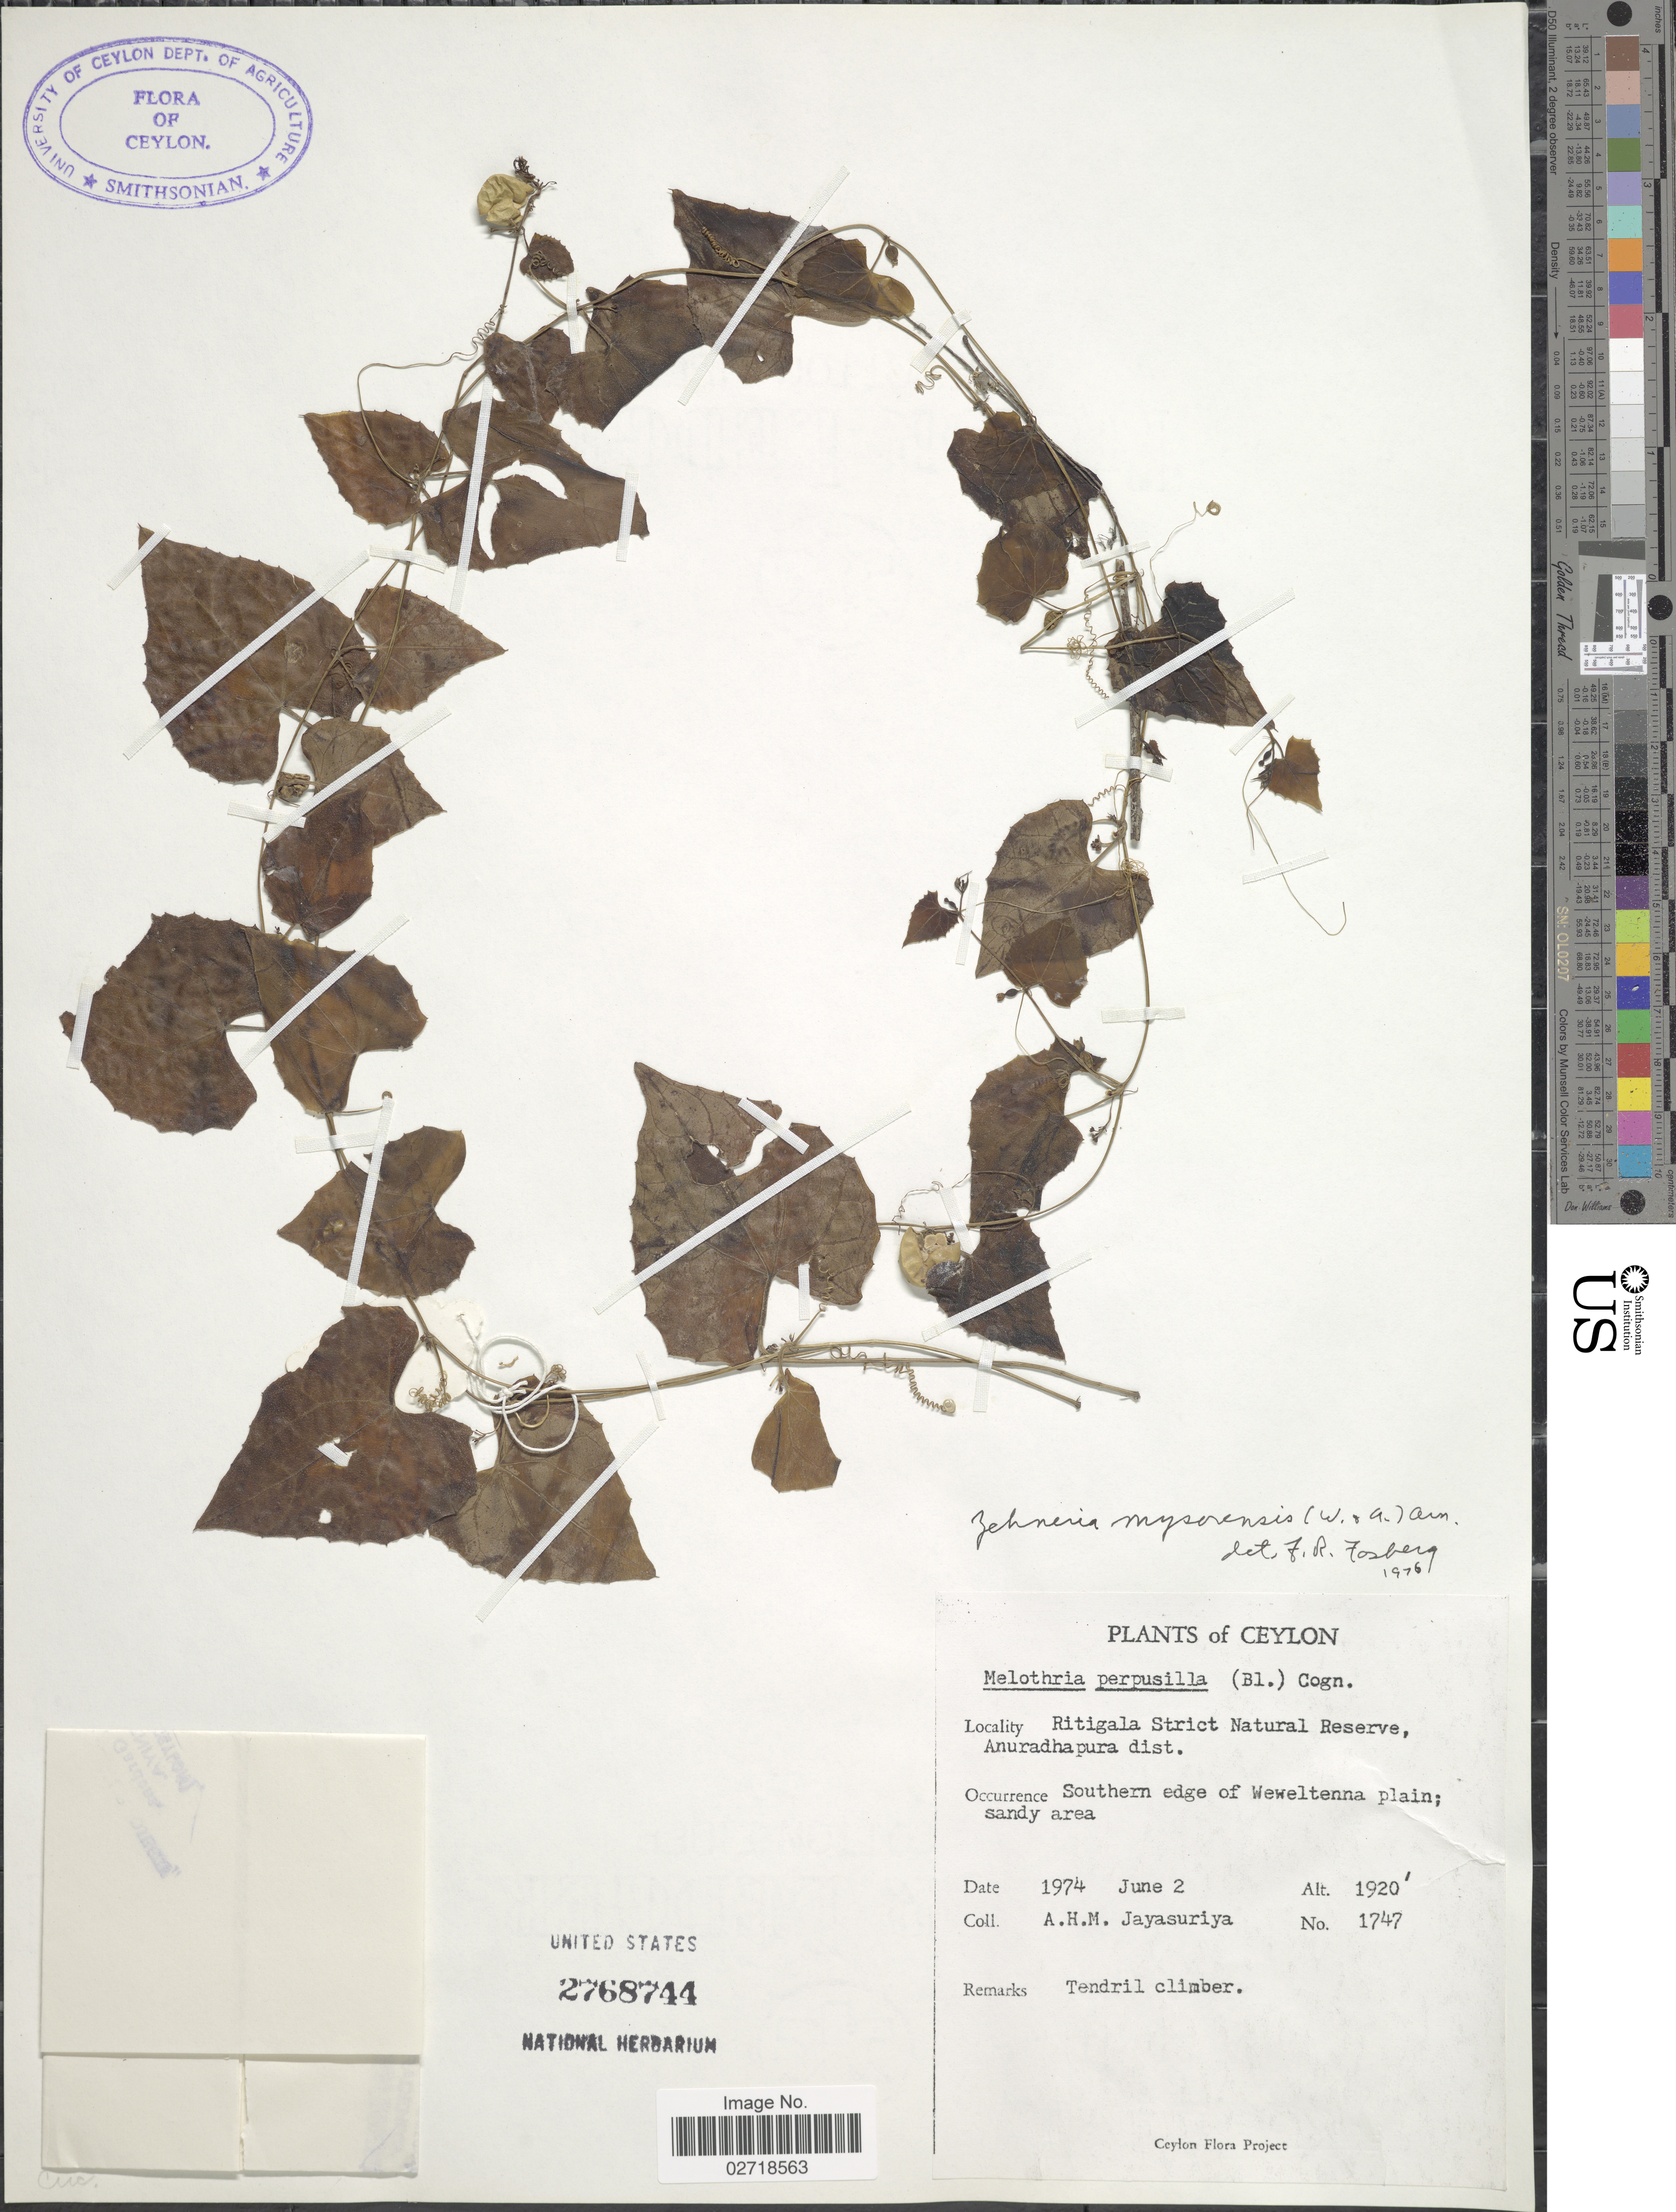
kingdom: Plantae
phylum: Tracheophyta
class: Magnoliopsida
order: Cucurbitales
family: Cucurbitaceae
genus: Zehneria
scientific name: Zehneria maysorensis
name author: (Wight & Arn.) Arn.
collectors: A. Jayasuriya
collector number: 1747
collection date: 1974-06-02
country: Sri Lanka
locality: Ceylon, Ritigala Strict Natural Reserve, Anuradhapura dist., Southern edge of Weweltenna plain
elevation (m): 585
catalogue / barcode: US 2768744